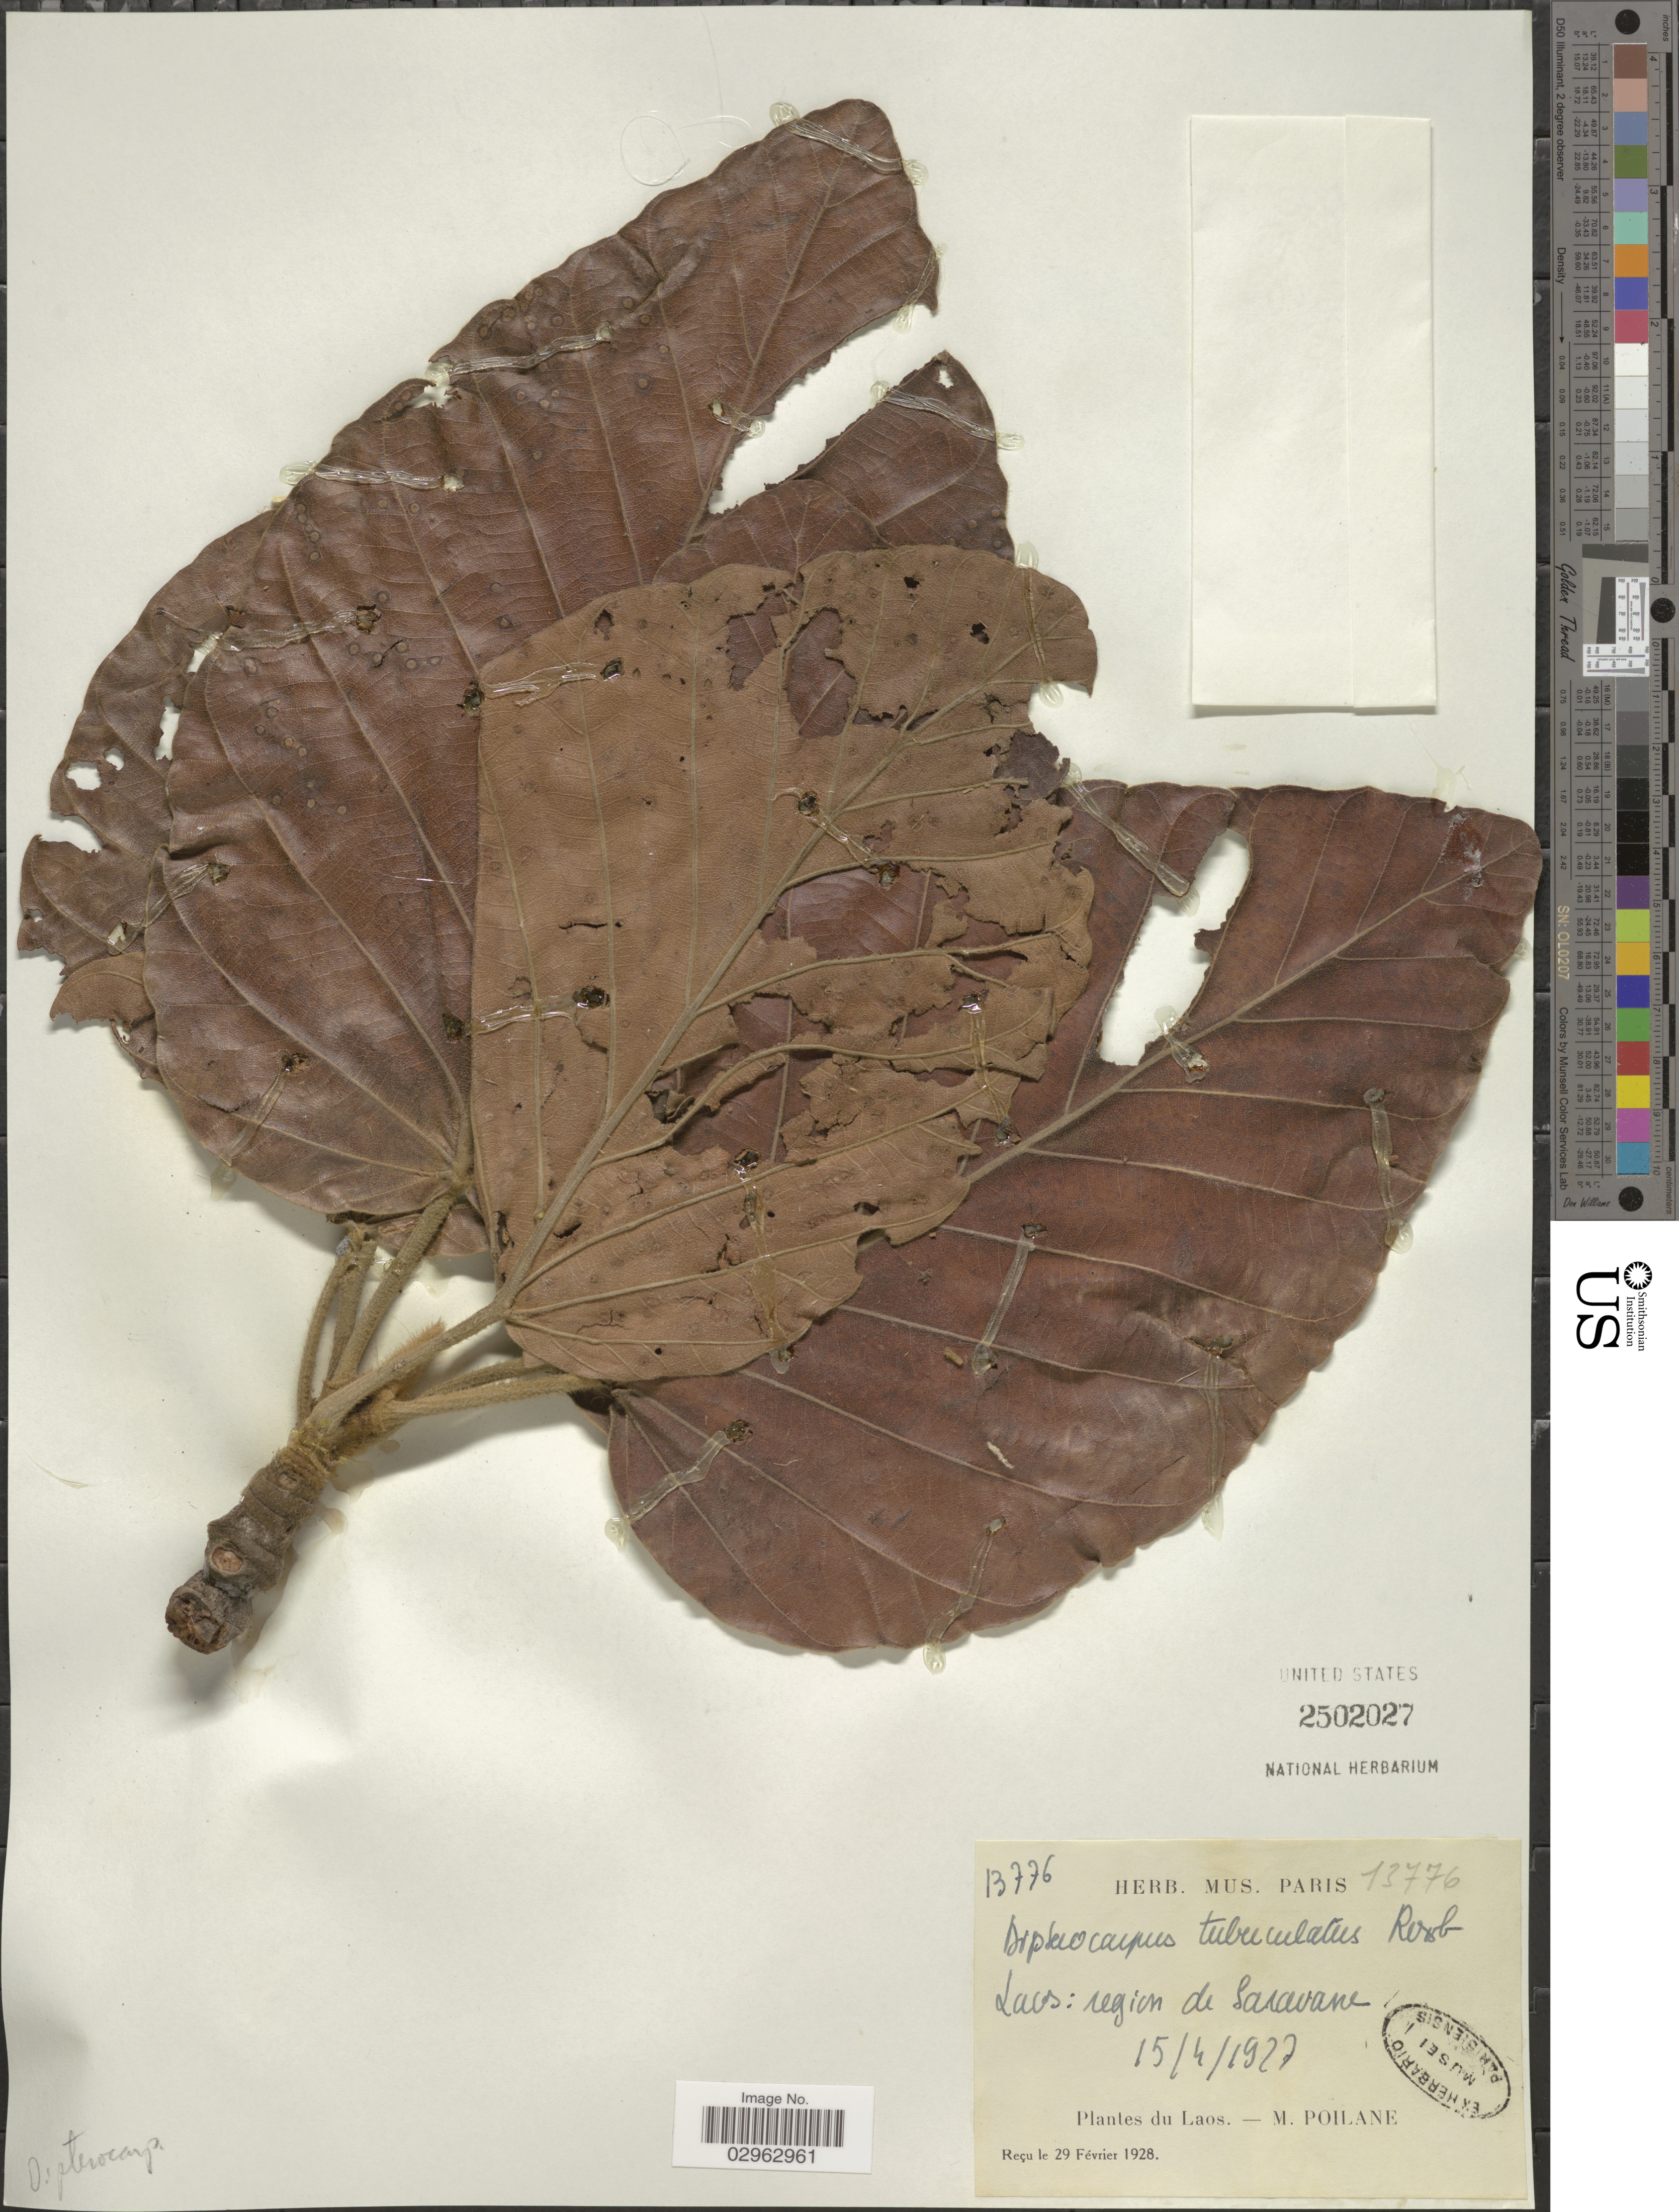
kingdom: Plantae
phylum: Tracheophyta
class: Magnoliopsida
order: Malvales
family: Dipterocarpaceae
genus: Dipterocarpus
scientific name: Dipterocarpus tuberculatus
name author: Roxb.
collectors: M. Poilane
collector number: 13776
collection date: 1927-04-15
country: Laos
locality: Region de Saravane.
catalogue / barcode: US 2502027